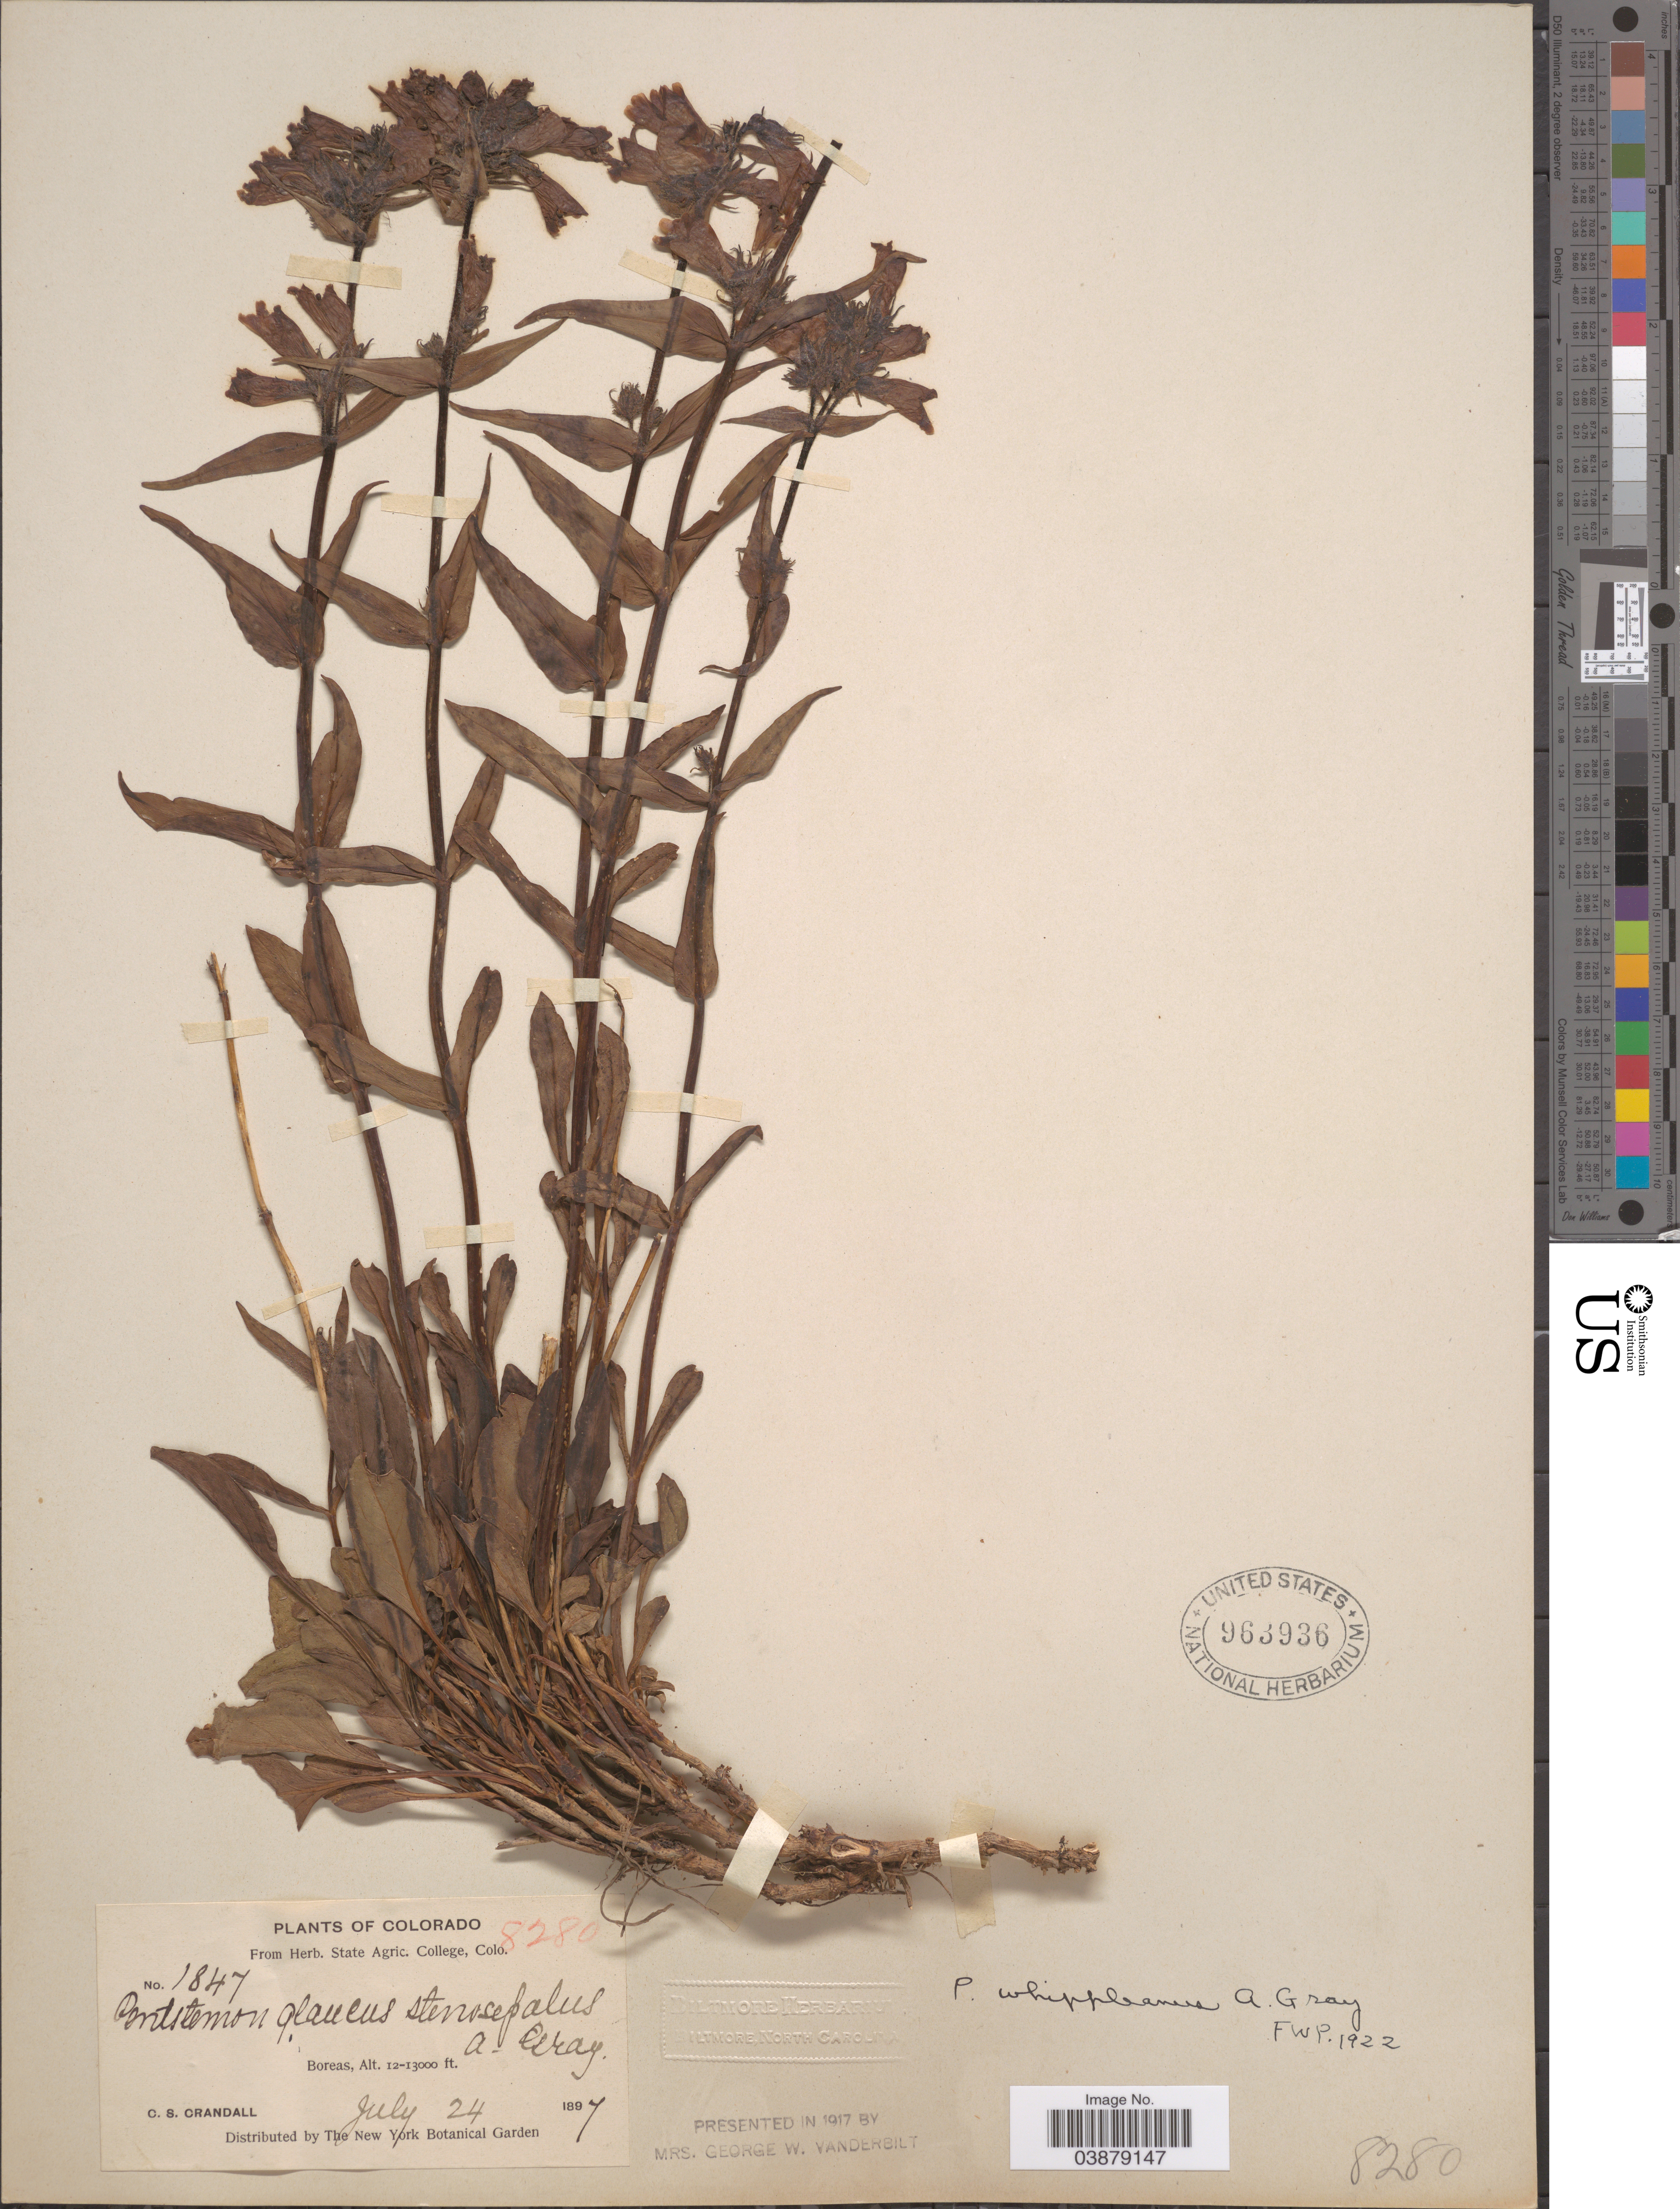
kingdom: Plantae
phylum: Tracheophyta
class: Magnoliopsida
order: Lamiales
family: Plantaginaceae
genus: Penstemon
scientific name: Penstemon whippleanus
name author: A. Gray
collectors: C. Crandall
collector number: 1847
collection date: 1897-07-24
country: United States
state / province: Colorado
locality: Boreas.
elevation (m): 3658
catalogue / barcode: US 963936